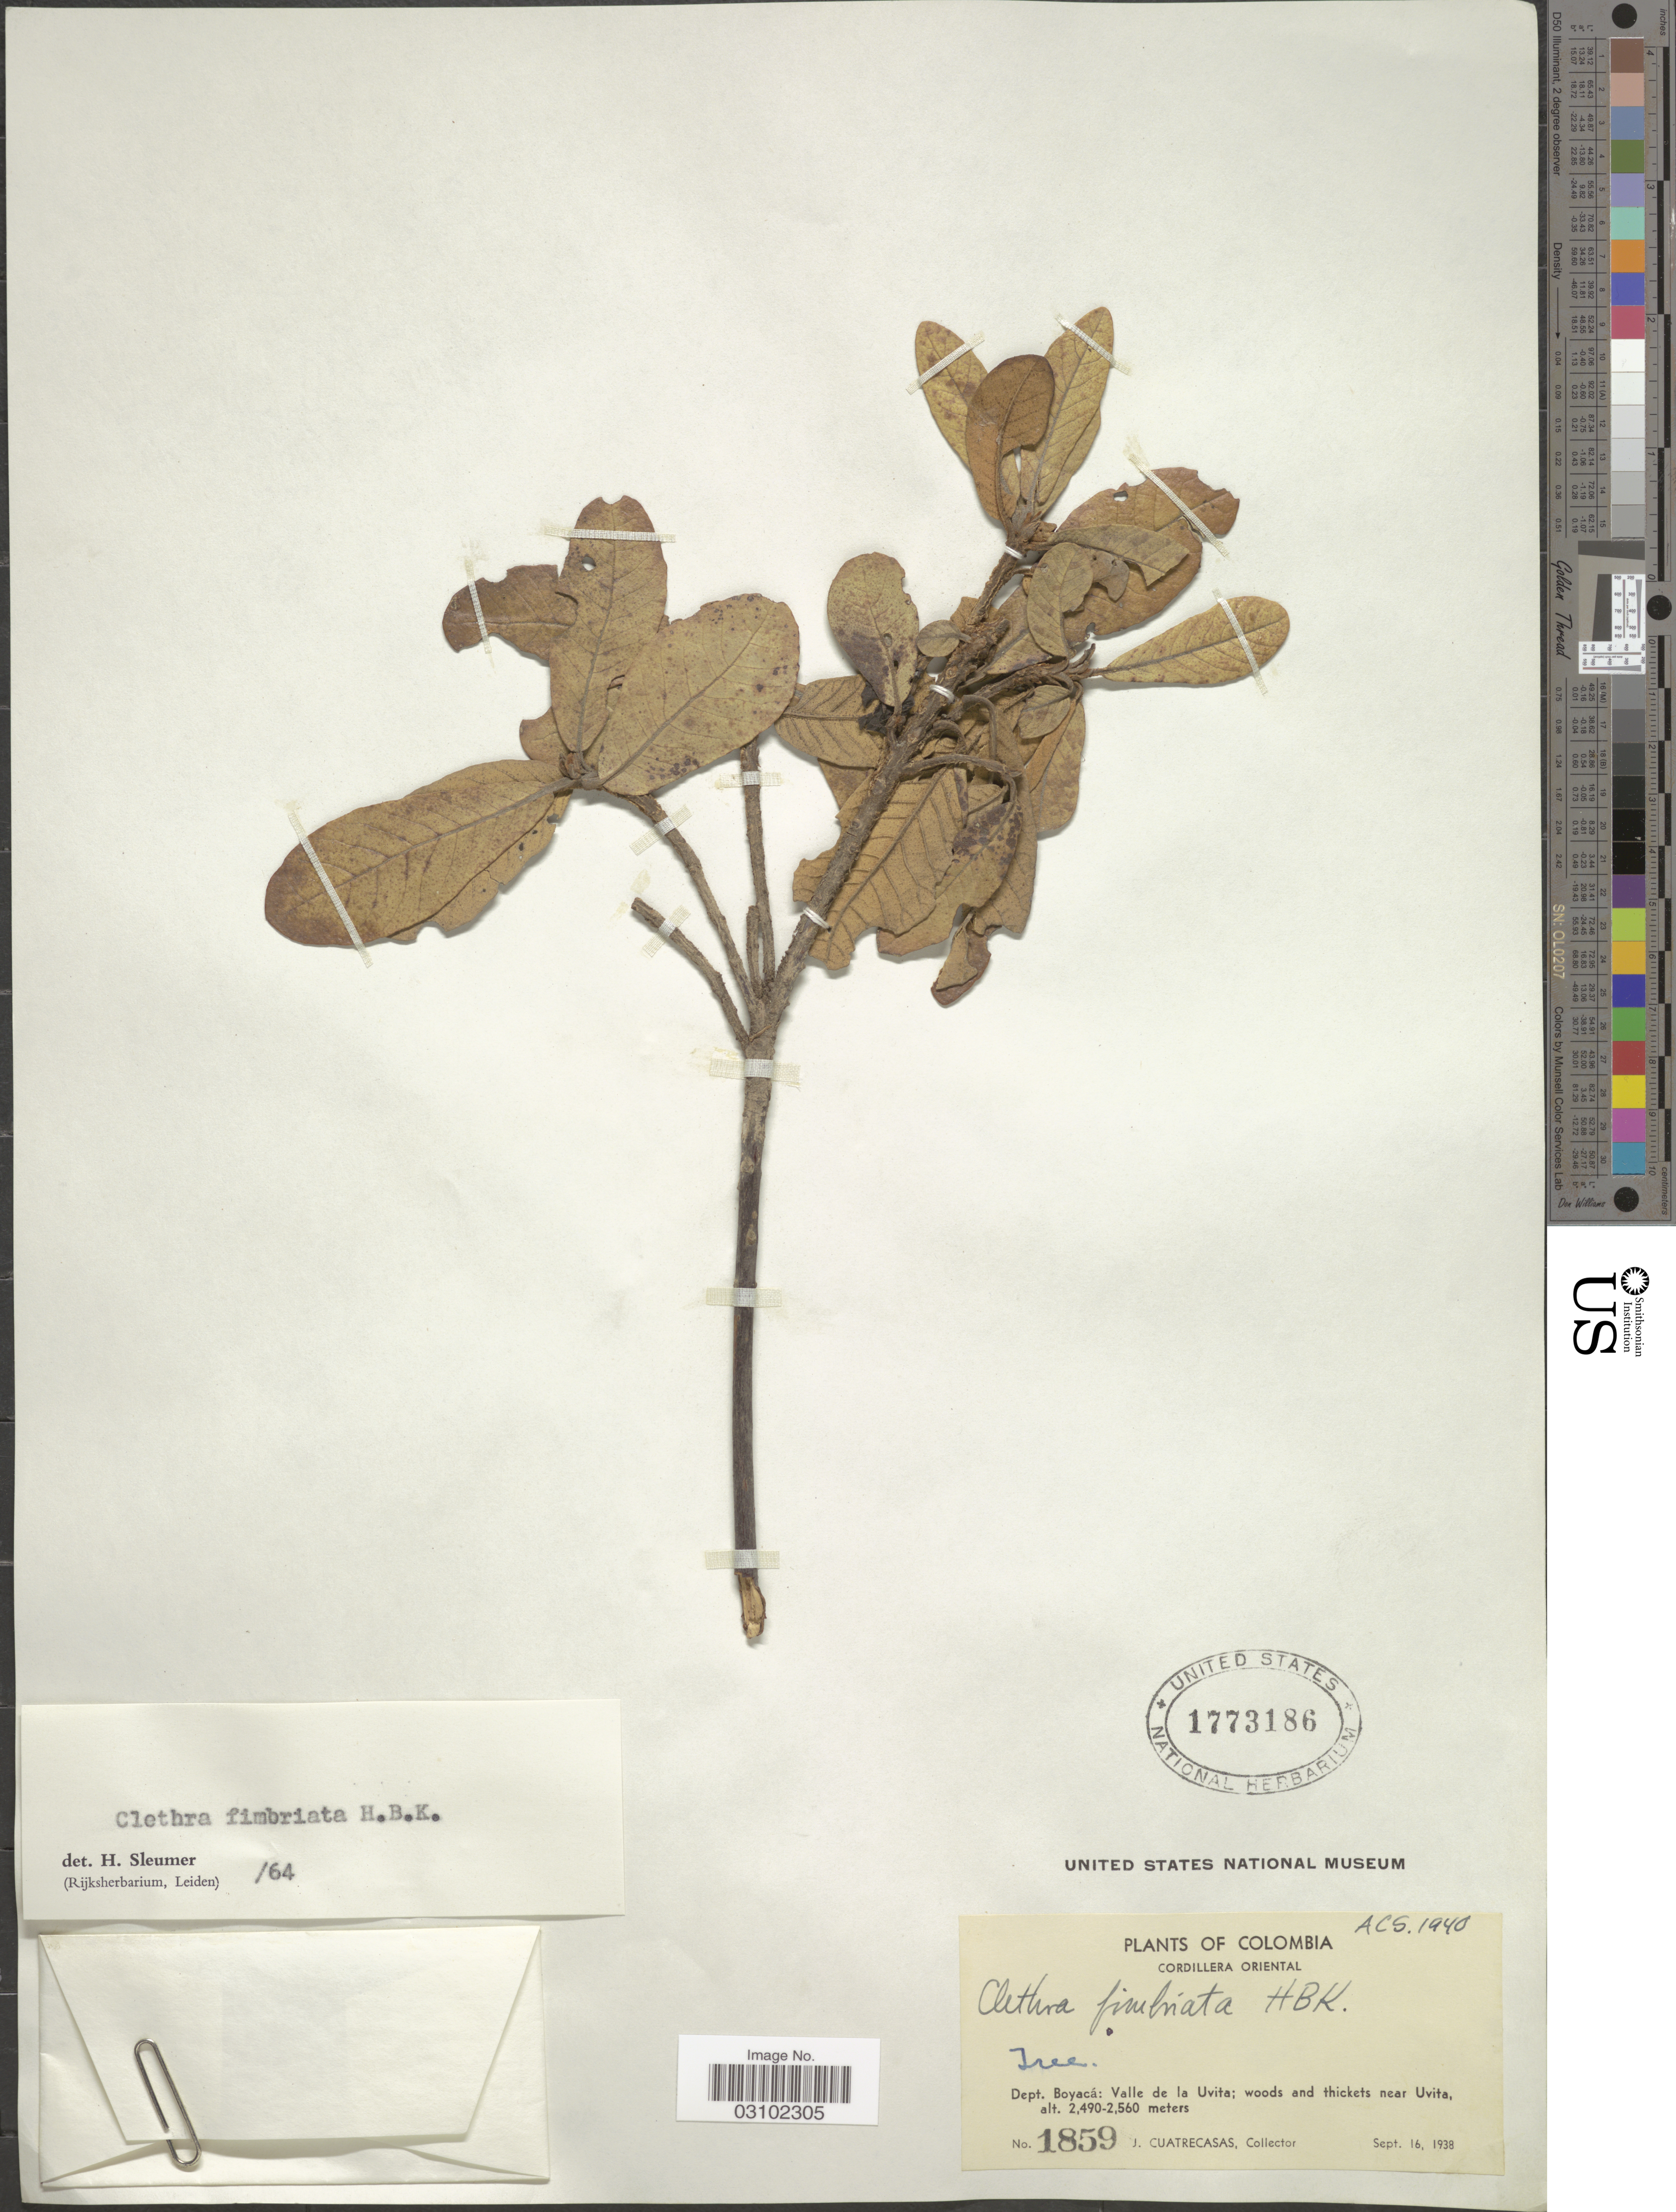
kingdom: Plantae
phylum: Tracheophyta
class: Magnoliopsida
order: Ericales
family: Clethraceae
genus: Clethra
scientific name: Clethra fimbriata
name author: Kunth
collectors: J. Cuatrecasas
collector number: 1859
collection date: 1938-09-16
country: Colombia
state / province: Boyacá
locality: Cordillera Oriental, Dept. Boyacá: Valle de la Uvita; woods and thickets near Uvita.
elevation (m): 2490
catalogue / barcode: US 1773186